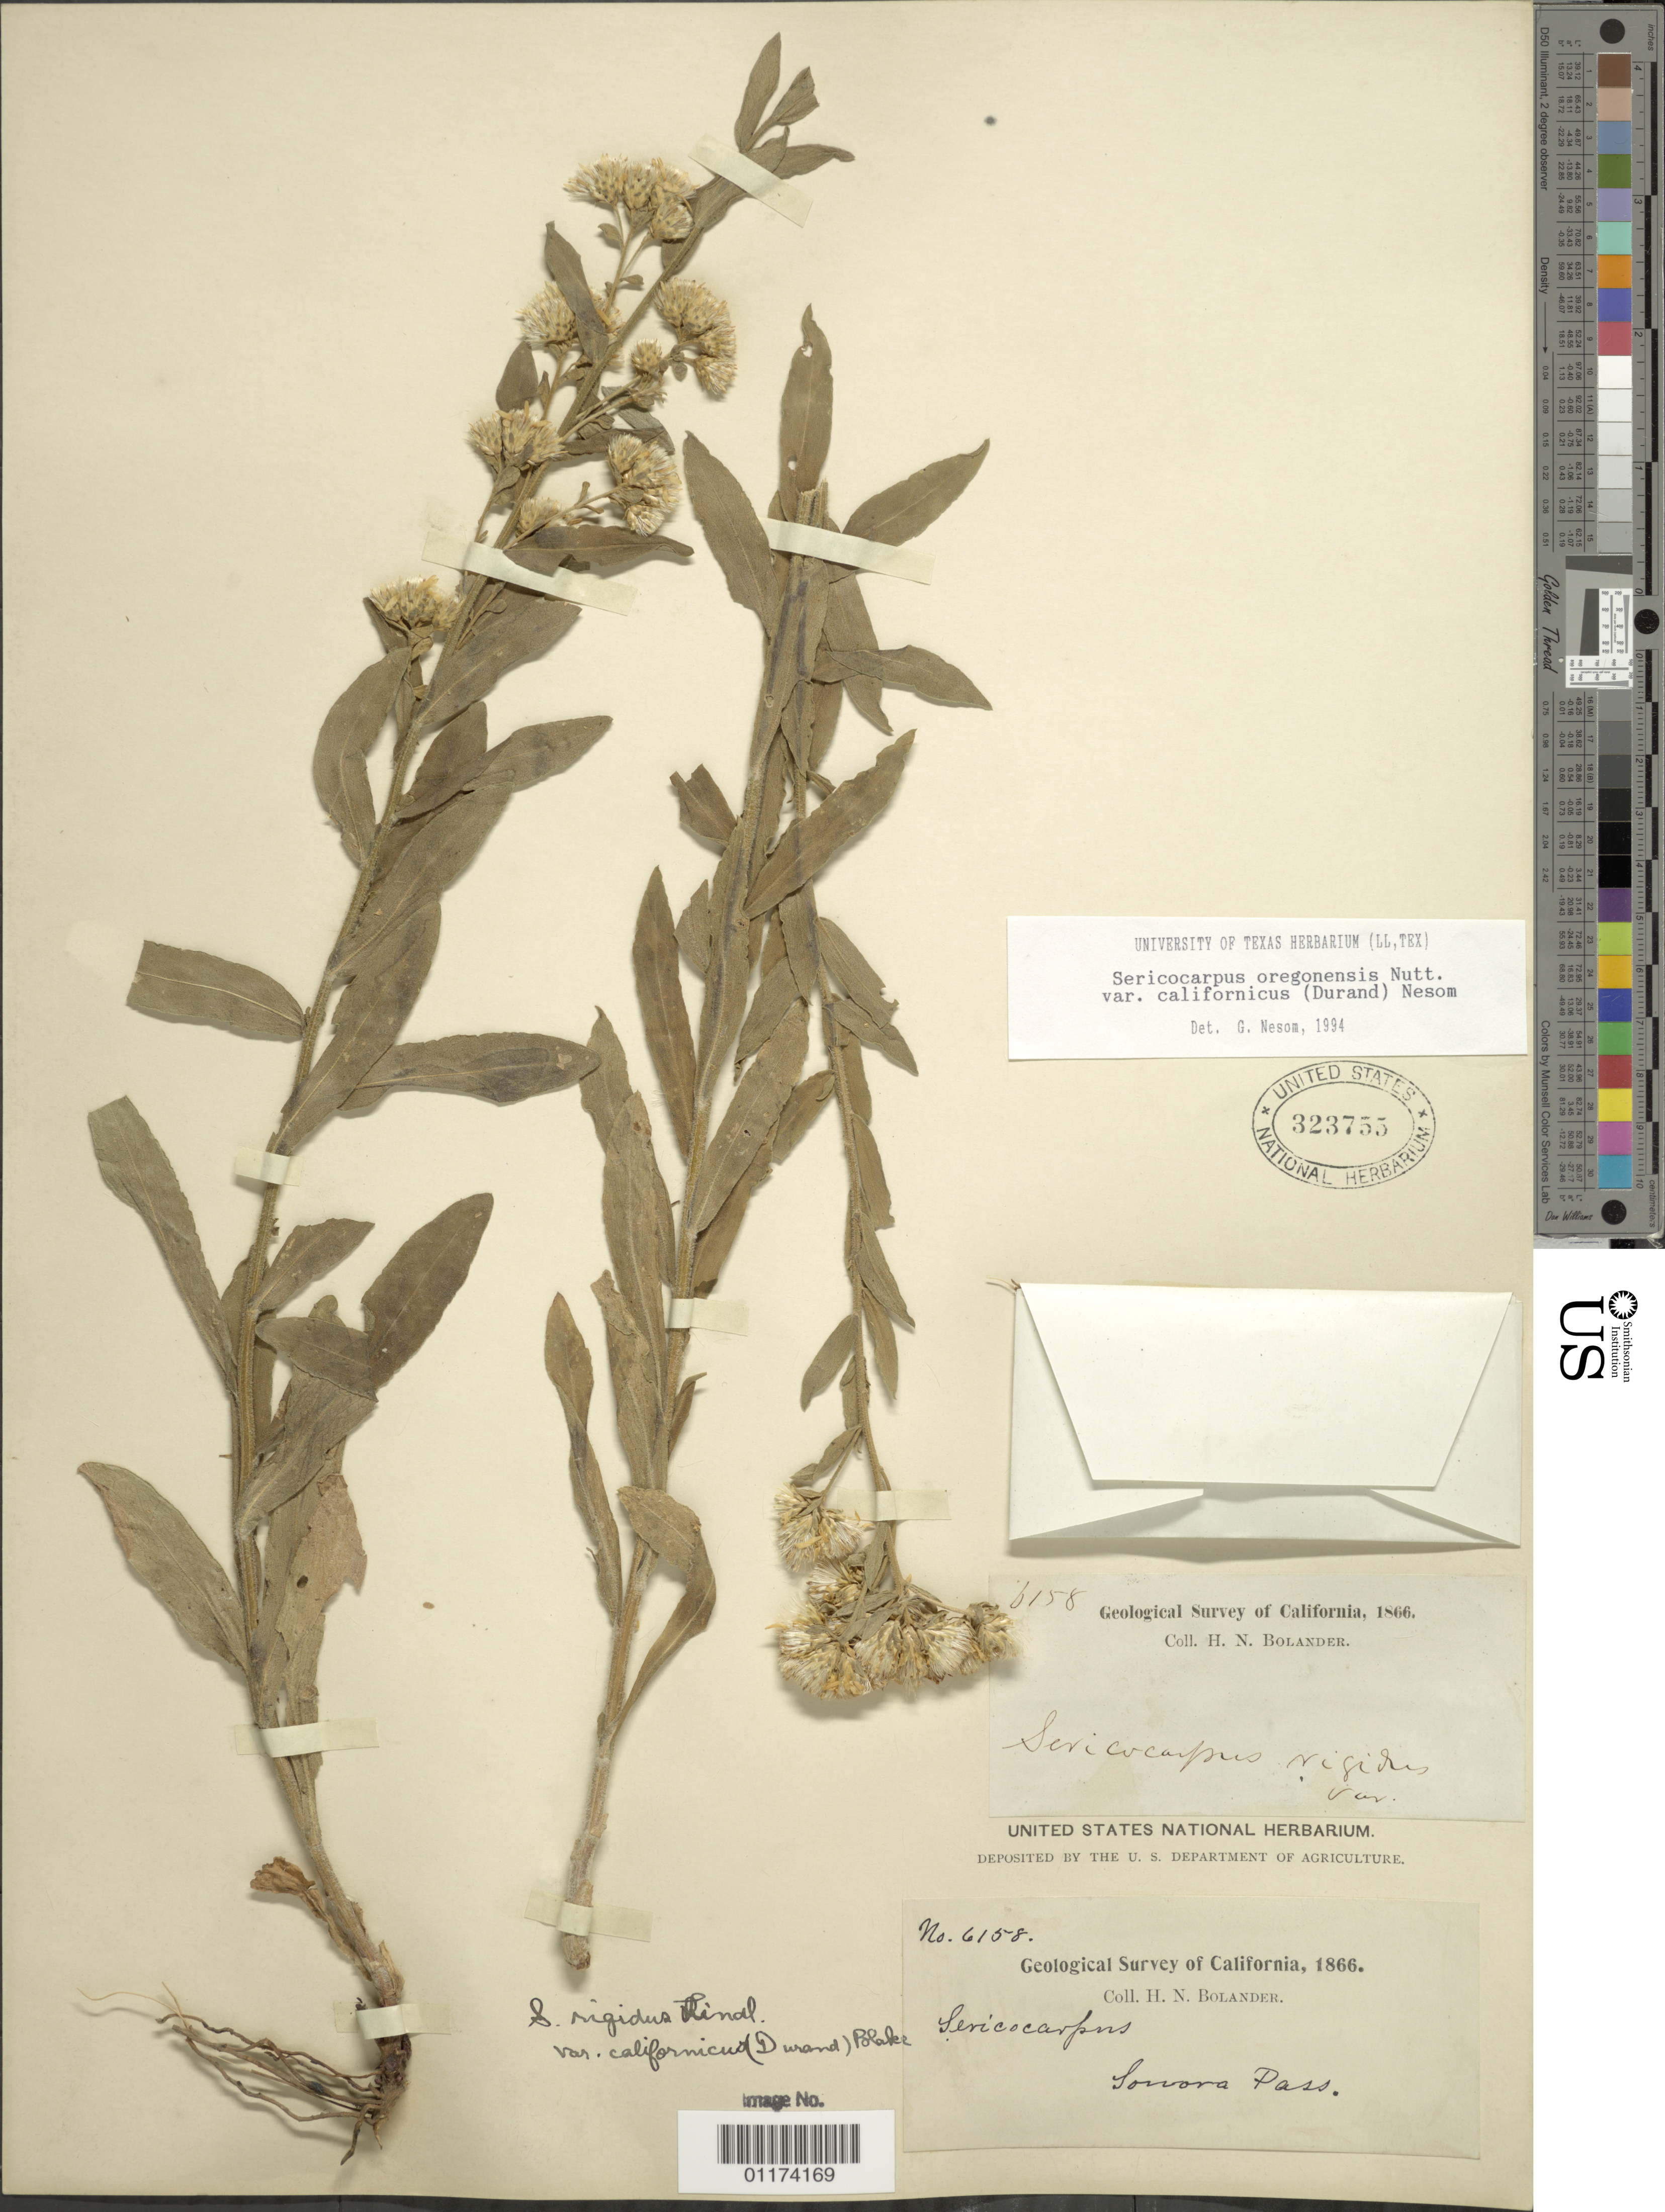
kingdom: Plantae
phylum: Tracheophyta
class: Magnoliopsida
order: Asterales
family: Asteraceae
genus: Sericocarpus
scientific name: Sericocarpus oregonensis var. californicus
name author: (Durand) G.L. Nesom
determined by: Nesom, Guy L.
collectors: H. Bolander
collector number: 6158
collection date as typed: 1866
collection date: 1866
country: United States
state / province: California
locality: Sonora Pass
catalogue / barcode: US 323755